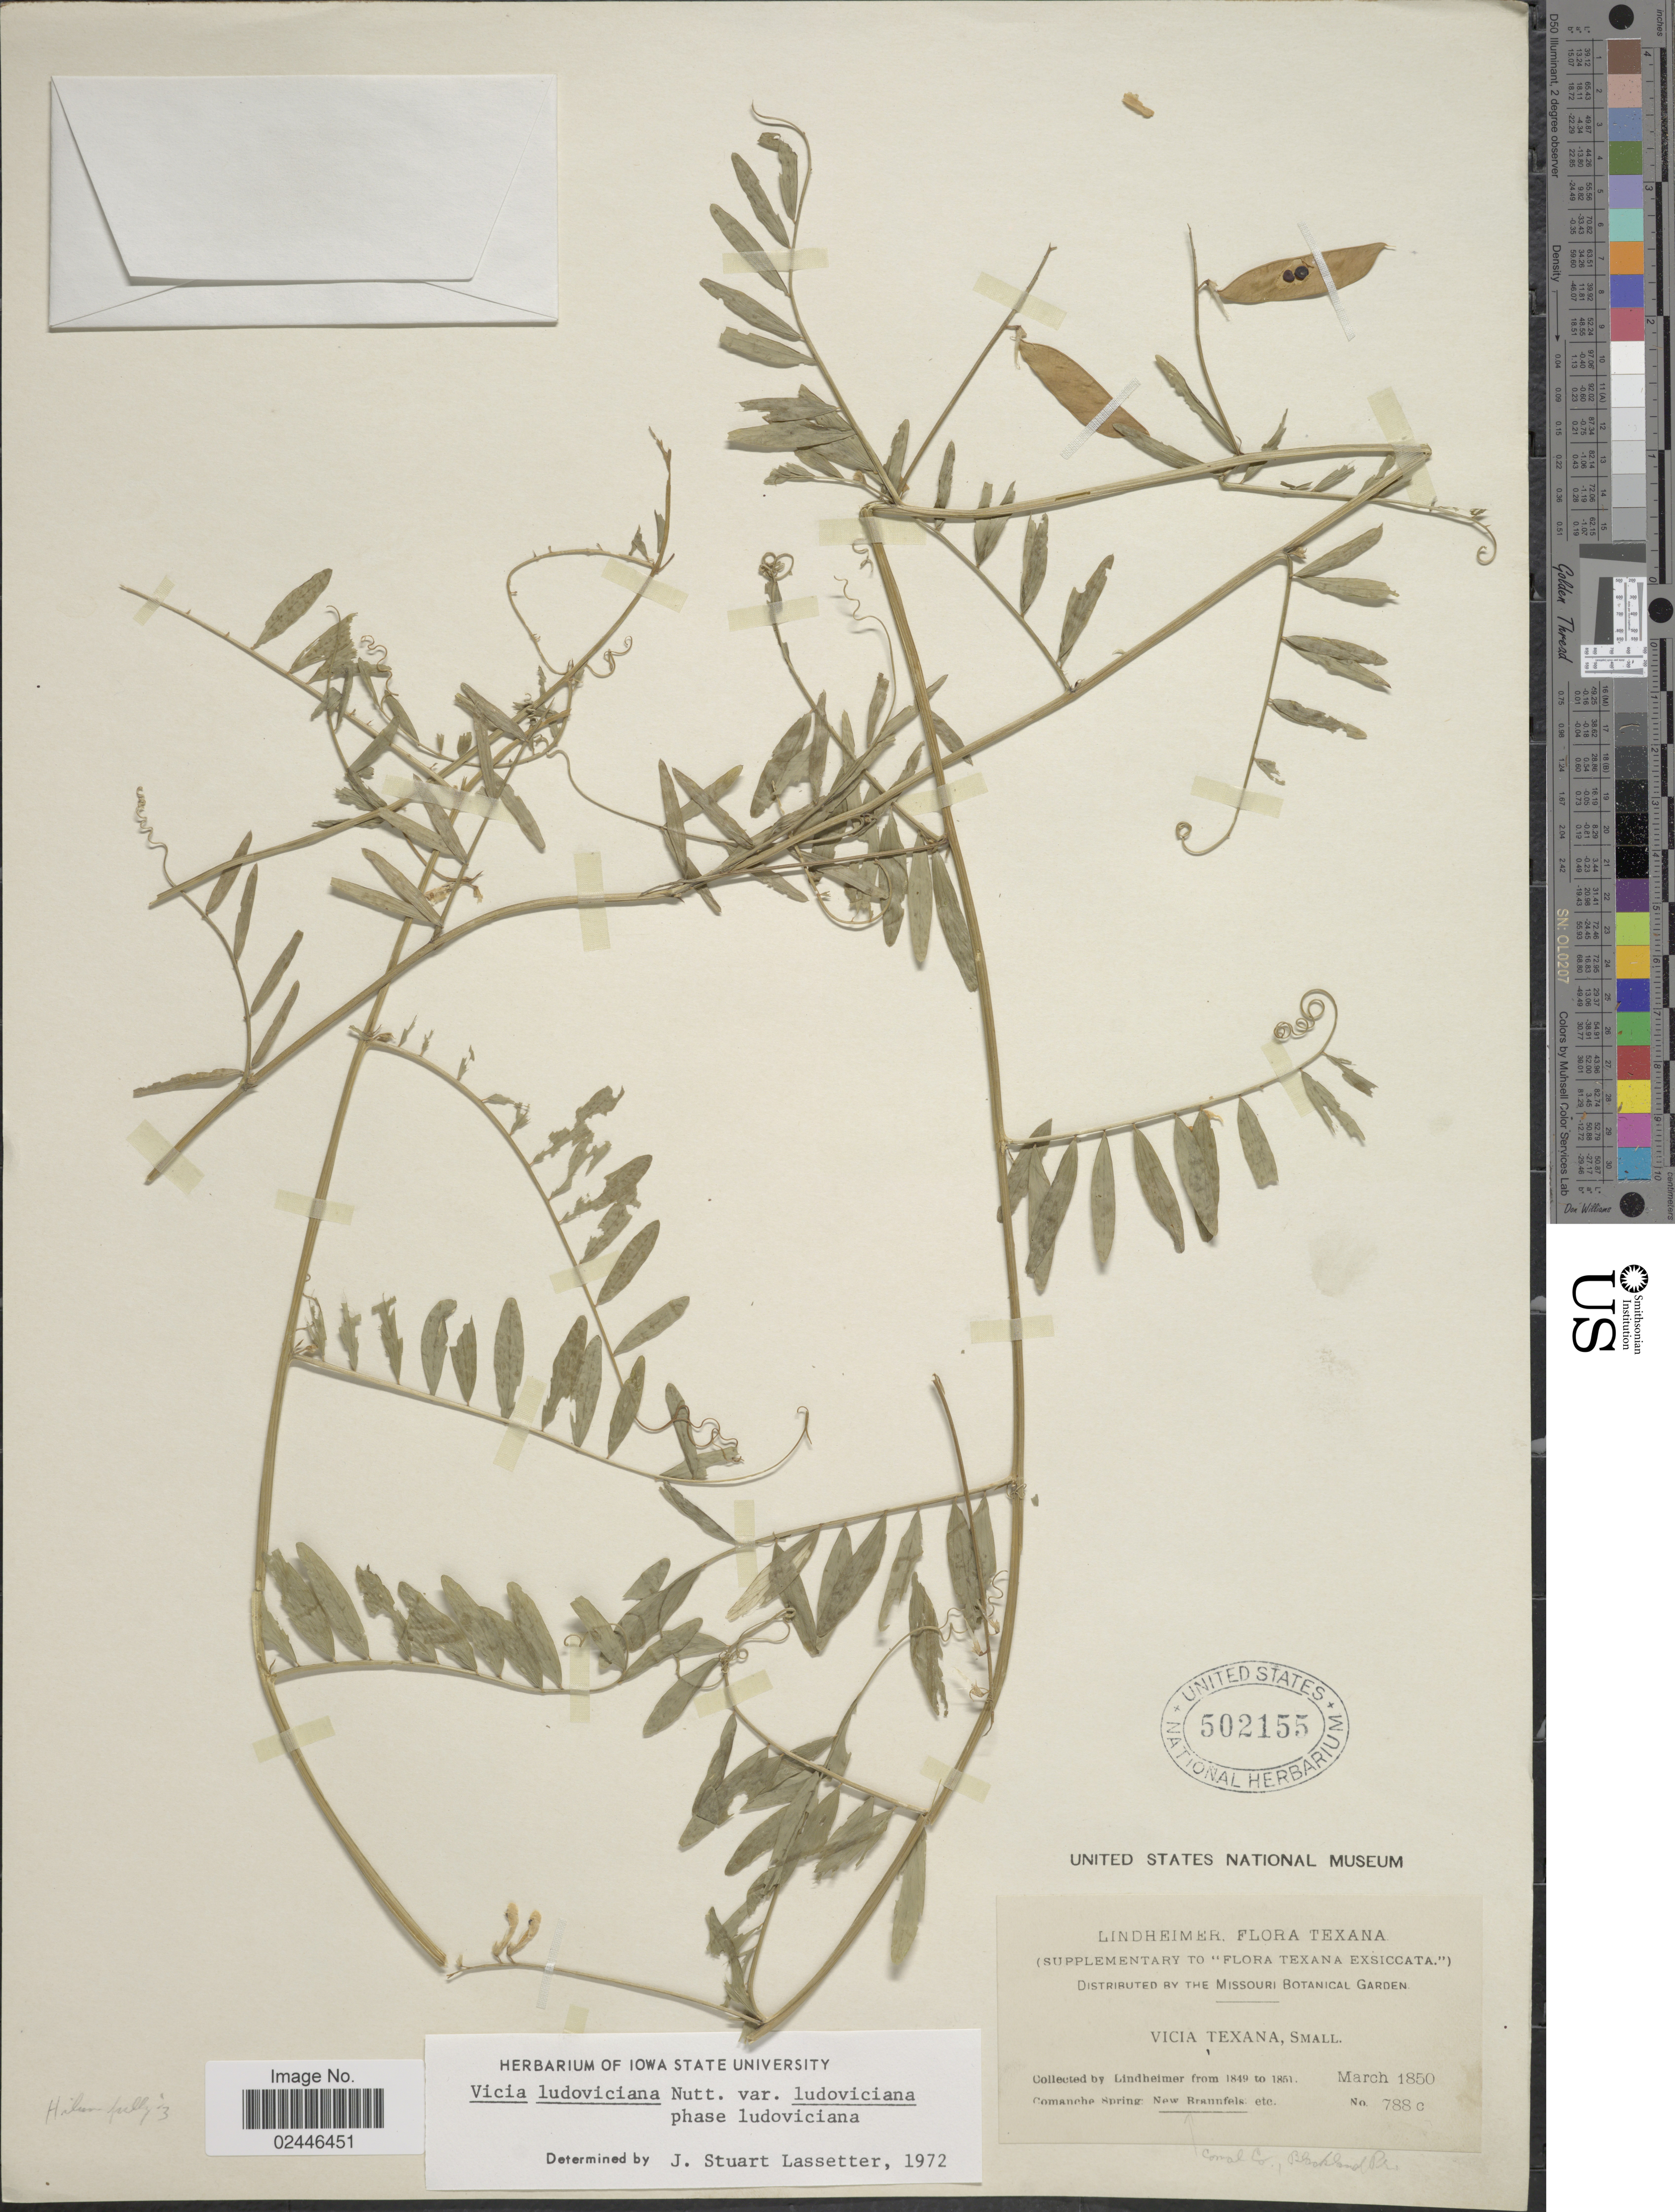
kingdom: Plantae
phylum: Tracheophyta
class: Magnoliopsida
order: Fabales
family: Fabaceae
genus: Vicia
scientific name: Vicia ludoviciana var. ludoviciana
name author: Nutt. ex Torr. & A. Gray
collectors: -. Lindheimer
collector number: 788 c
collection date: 1850-03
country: United States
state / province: Texas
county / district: Comal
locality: Comanche Spring: New Braunfels etc, Comal Co.,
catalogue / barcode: US 502155